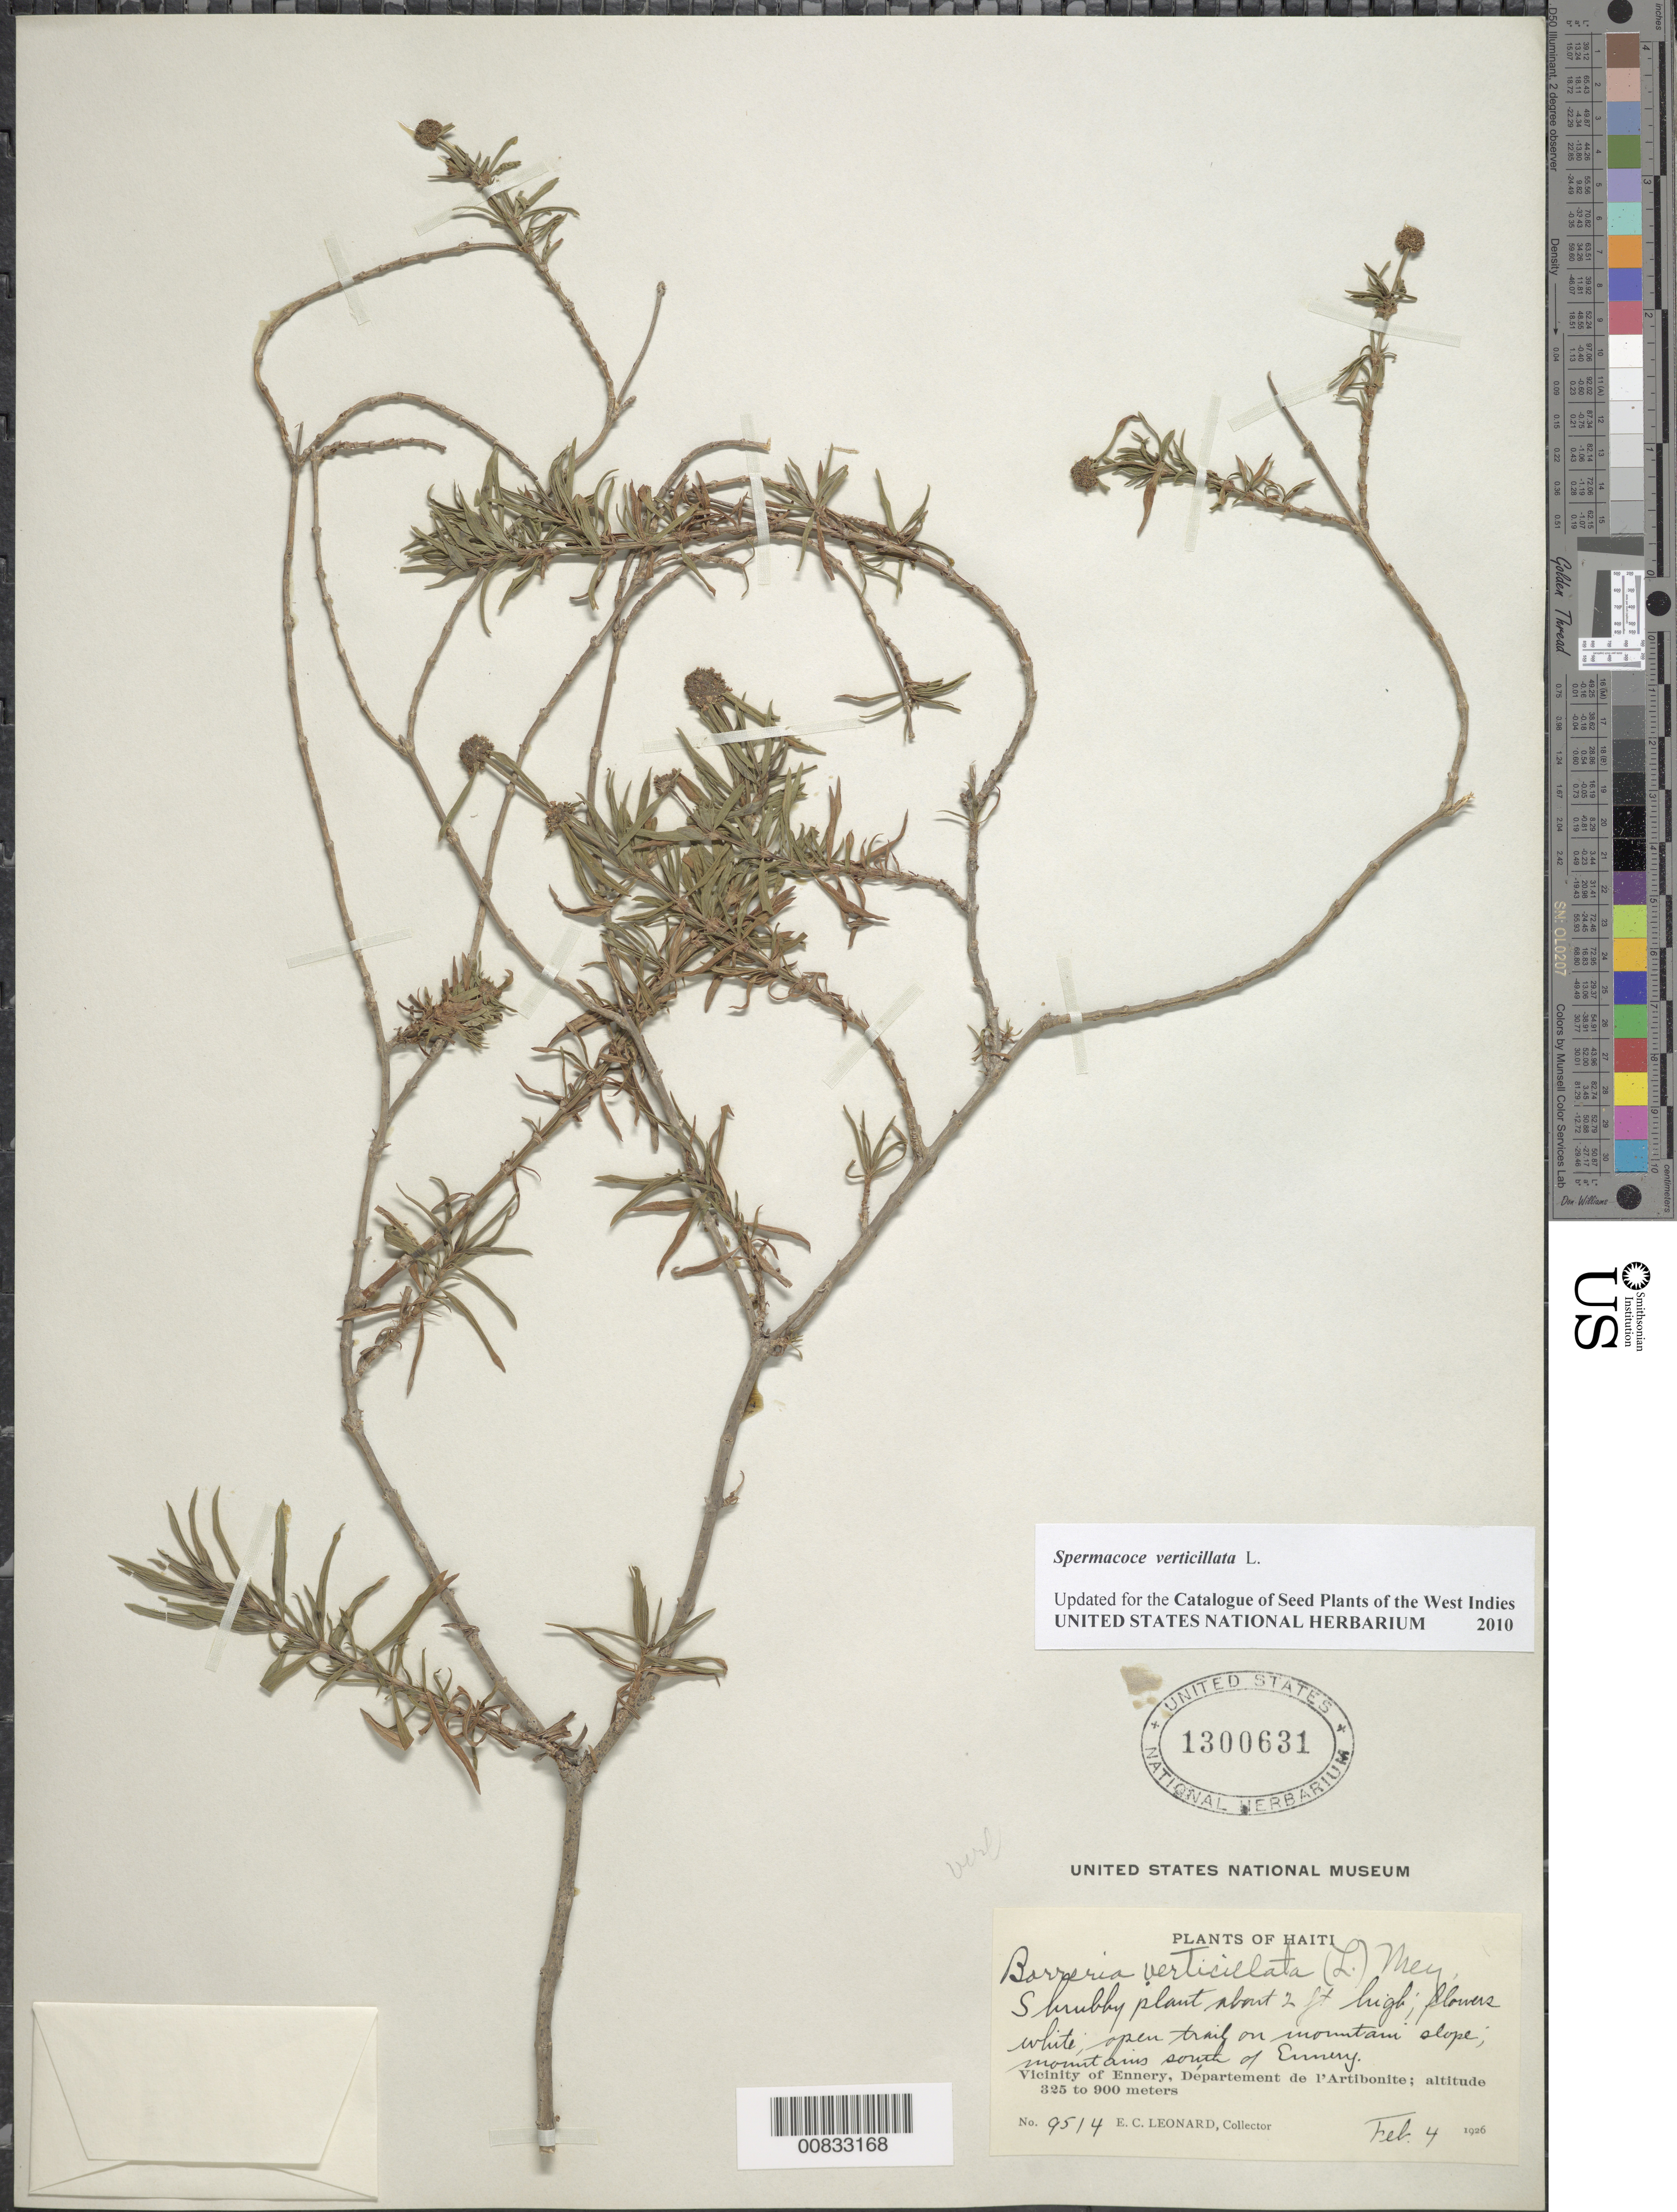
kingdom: Plantae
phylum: Tracheophyta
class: Magnoliopsida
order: Gentianales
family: Rubiaceae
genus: Spermacoce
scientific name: Spermacoce verticillata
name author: L.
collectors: E. C. Leonard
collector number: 9514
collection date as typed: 04 Feb 1926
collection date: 1926-02-04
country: Haiti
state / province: Artibonite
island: Hispaniola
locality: Vicinity of Ennery, mountains S of town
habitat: Open trail on mountain slope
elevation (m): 325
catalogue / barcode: US 1300631